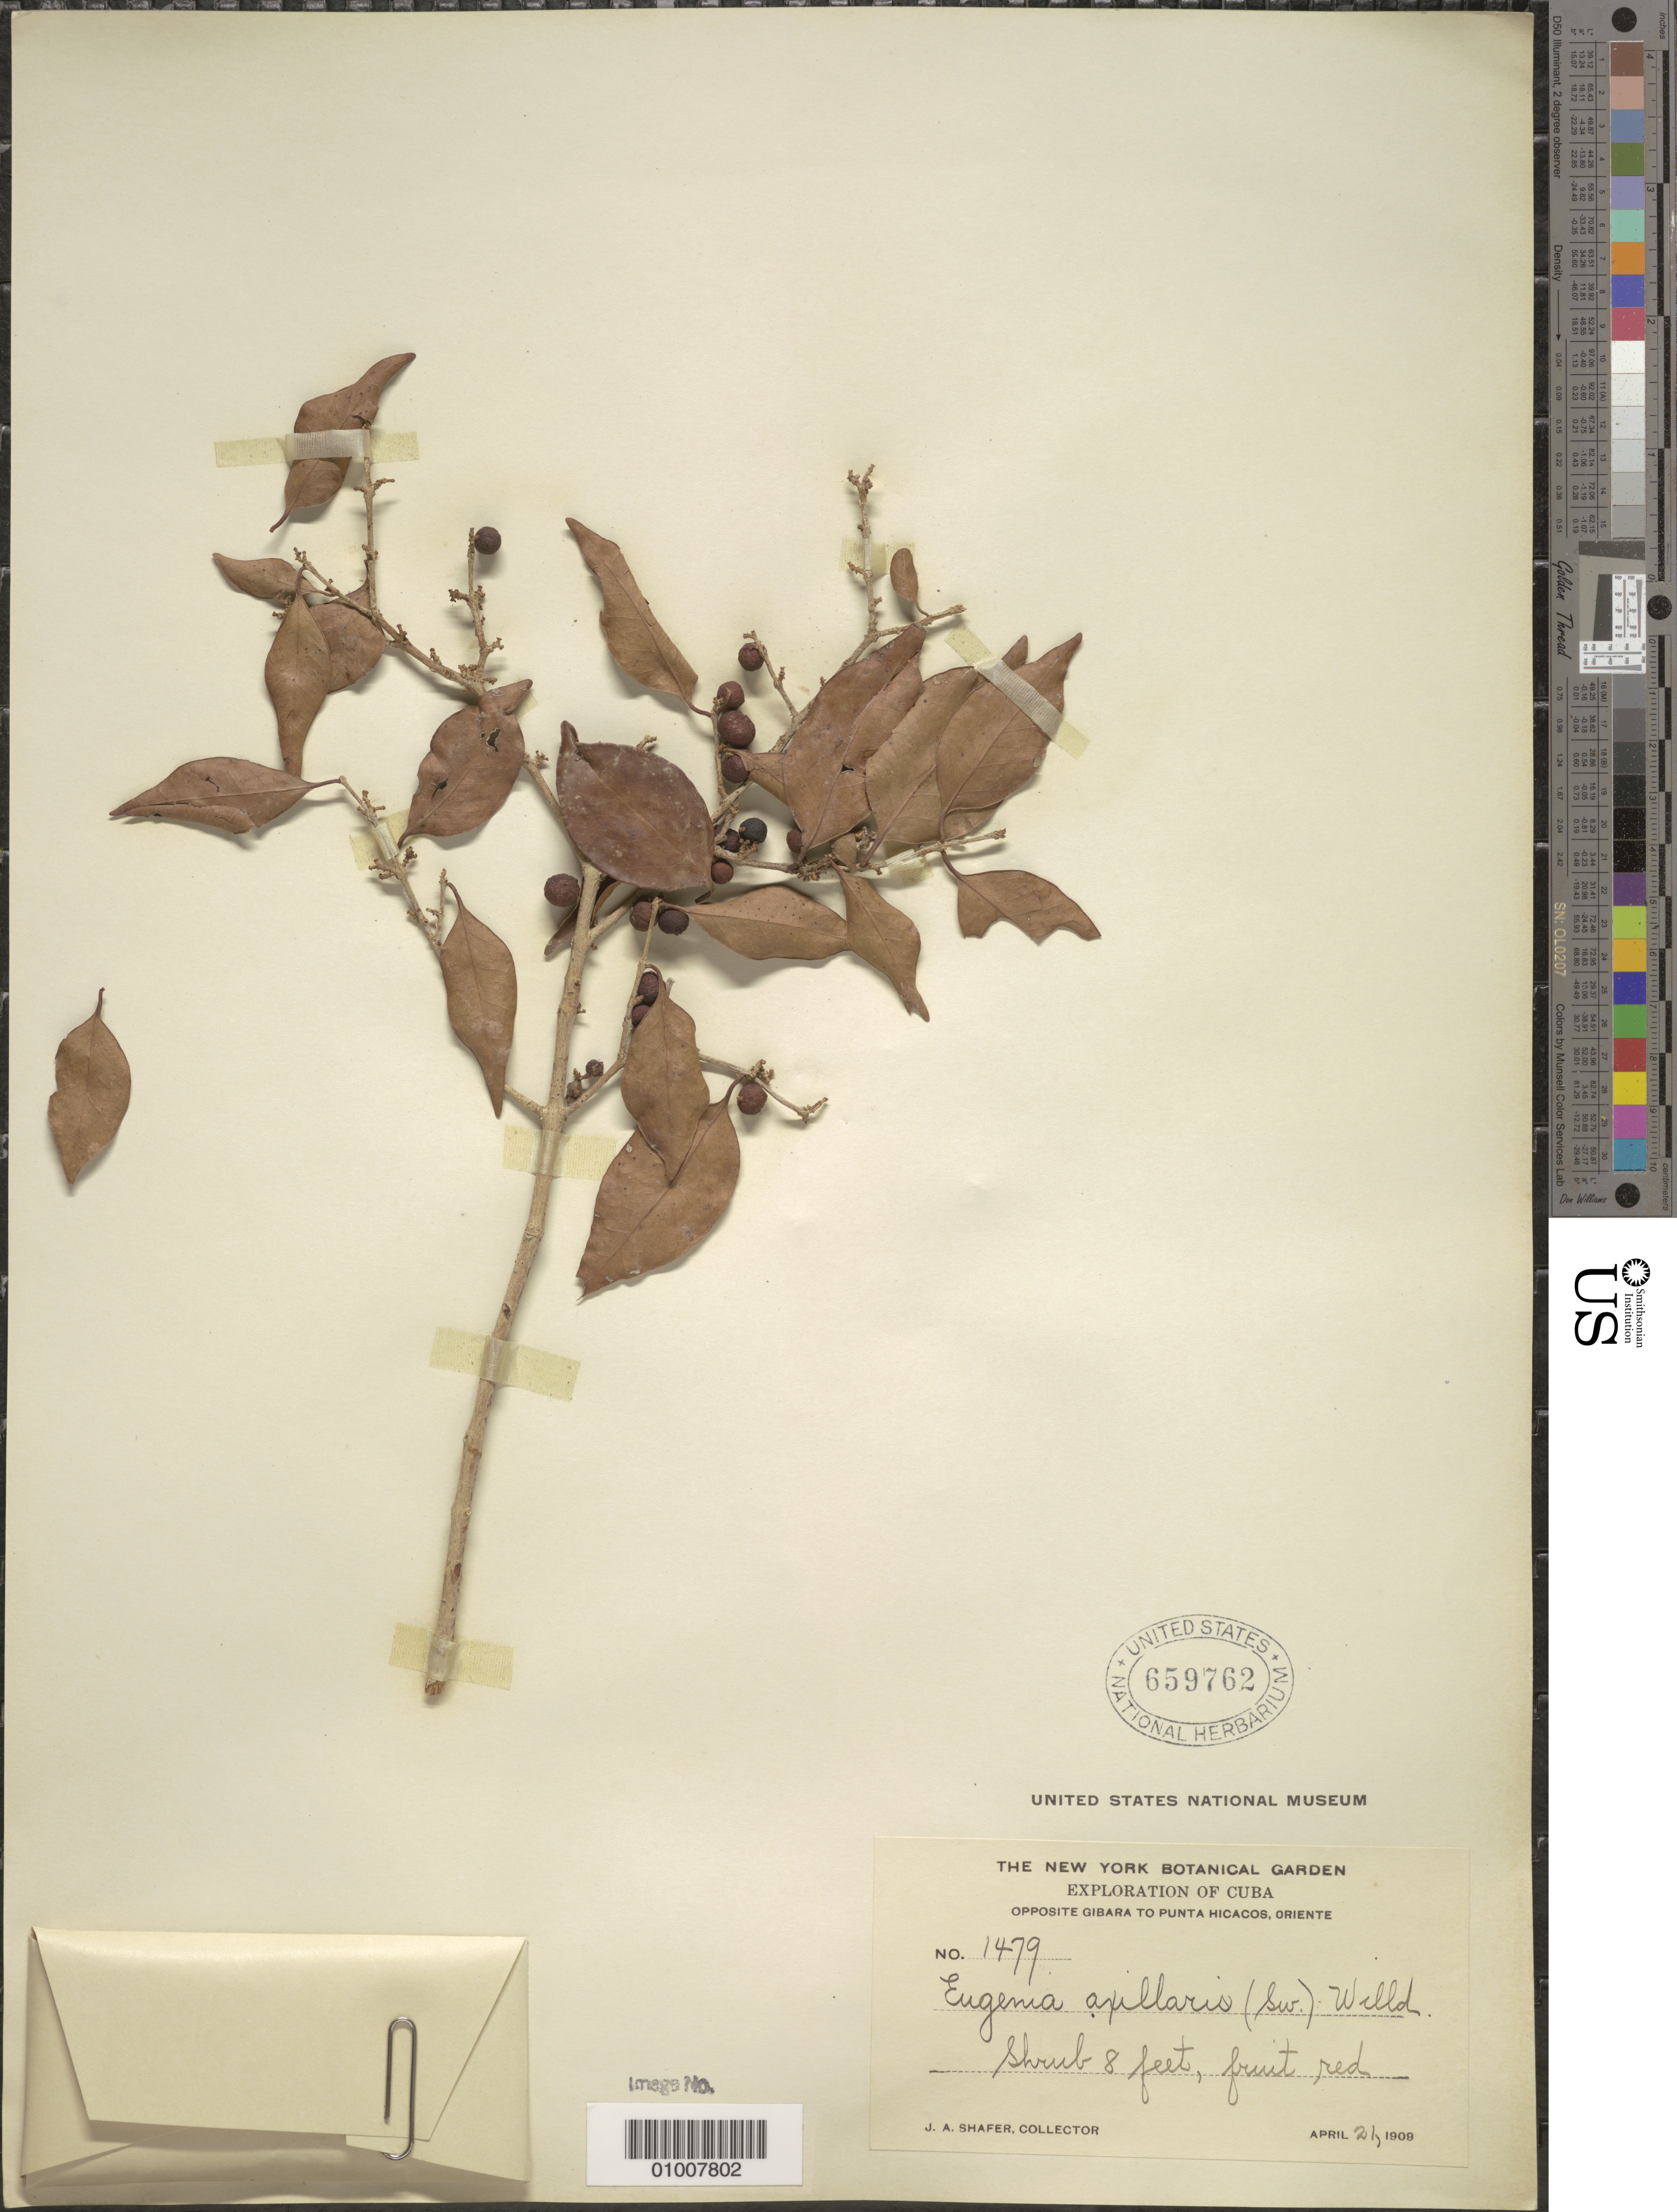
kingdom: Plantae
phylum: Tracheophyta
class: Magnoliopsida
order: Myrtales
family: Myrtaceae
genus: Eugenia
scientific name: Eugenia axillaris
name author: (Sw.) Willd.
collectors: J. A. Shafer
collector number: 1479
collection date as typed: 21 Apr 1909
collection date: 1909-04-21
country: Cuba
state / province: Oriente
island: Cuba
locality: Opposite Gibara to Punta Hicacos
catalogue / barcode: US 659762